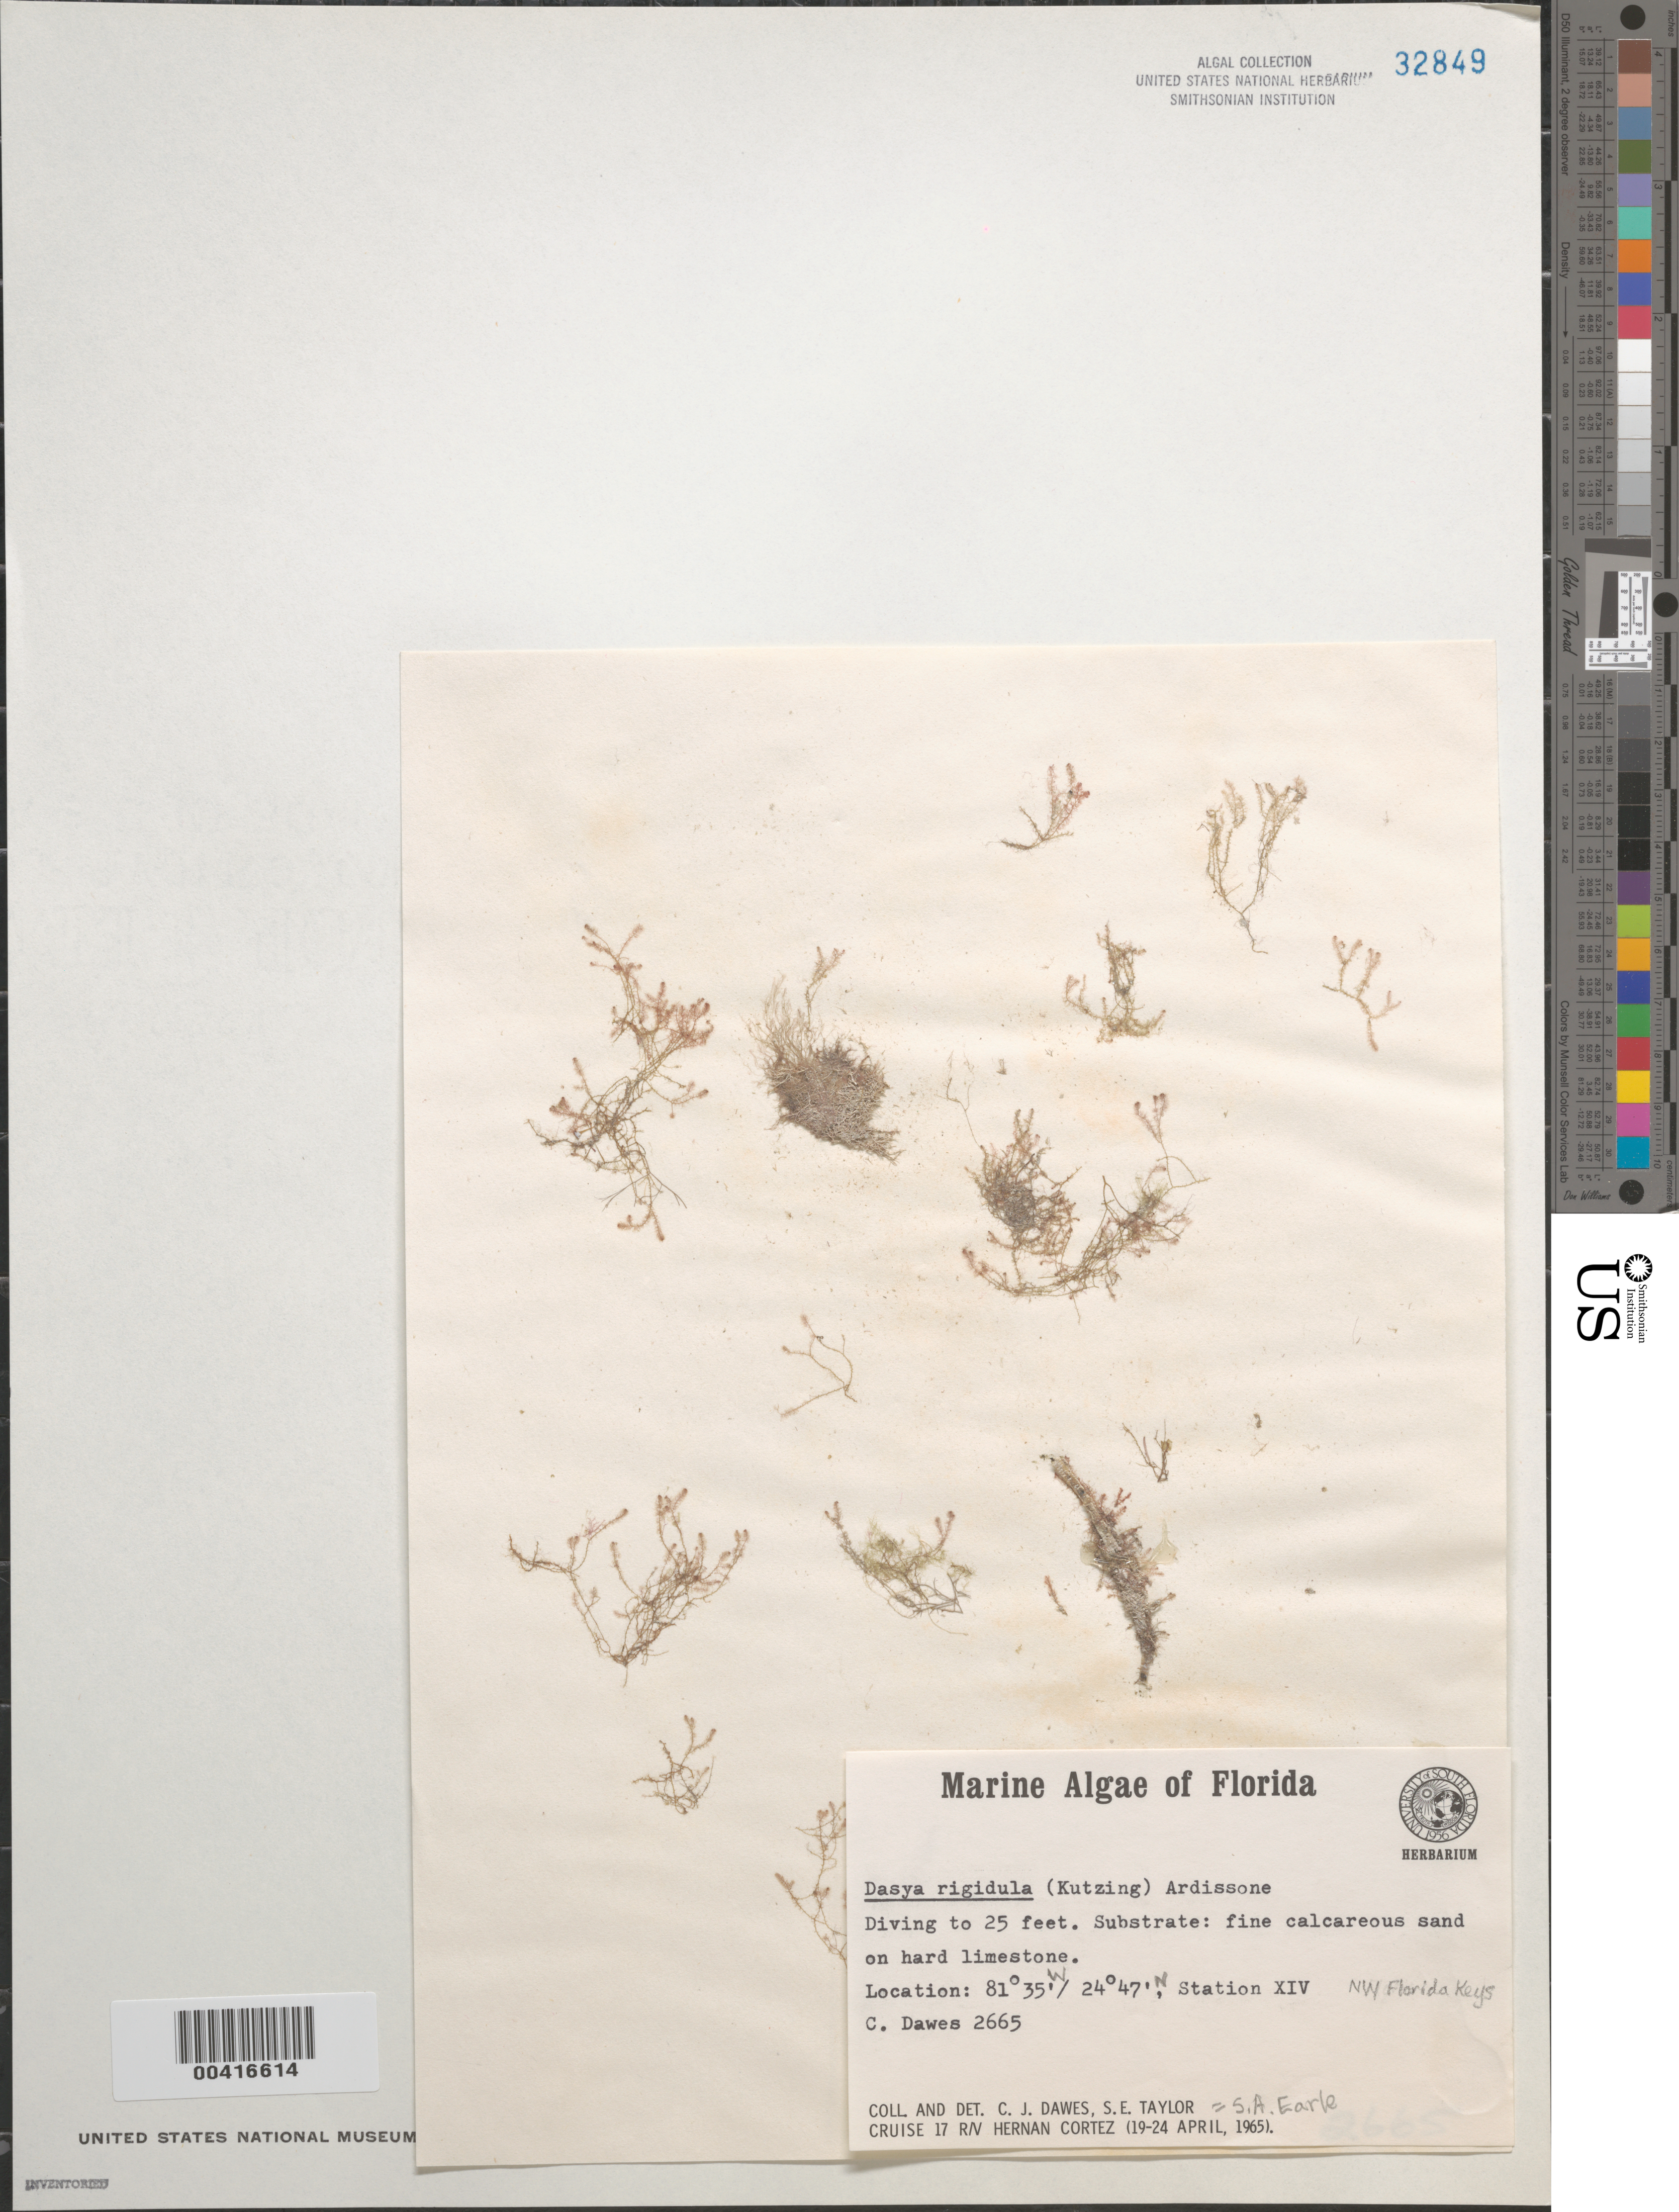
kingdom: Plantae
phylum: Rhodophyta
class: Florideophyceae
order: Ceramiales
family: Dasyaceae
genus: Dasya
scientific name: Dasya rigidula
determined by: Dawes, C. J.; Earle, S. A.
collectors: C. Dawes & S. A. Earle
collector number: Cjd 2665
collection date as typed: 19 Apr 1965 to 24 Apr 1965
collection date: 1965-04-19/1965-04-24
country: United States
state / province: Florida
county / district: Monroe County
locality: Northwest of Florida Keys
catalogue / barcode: US 32849